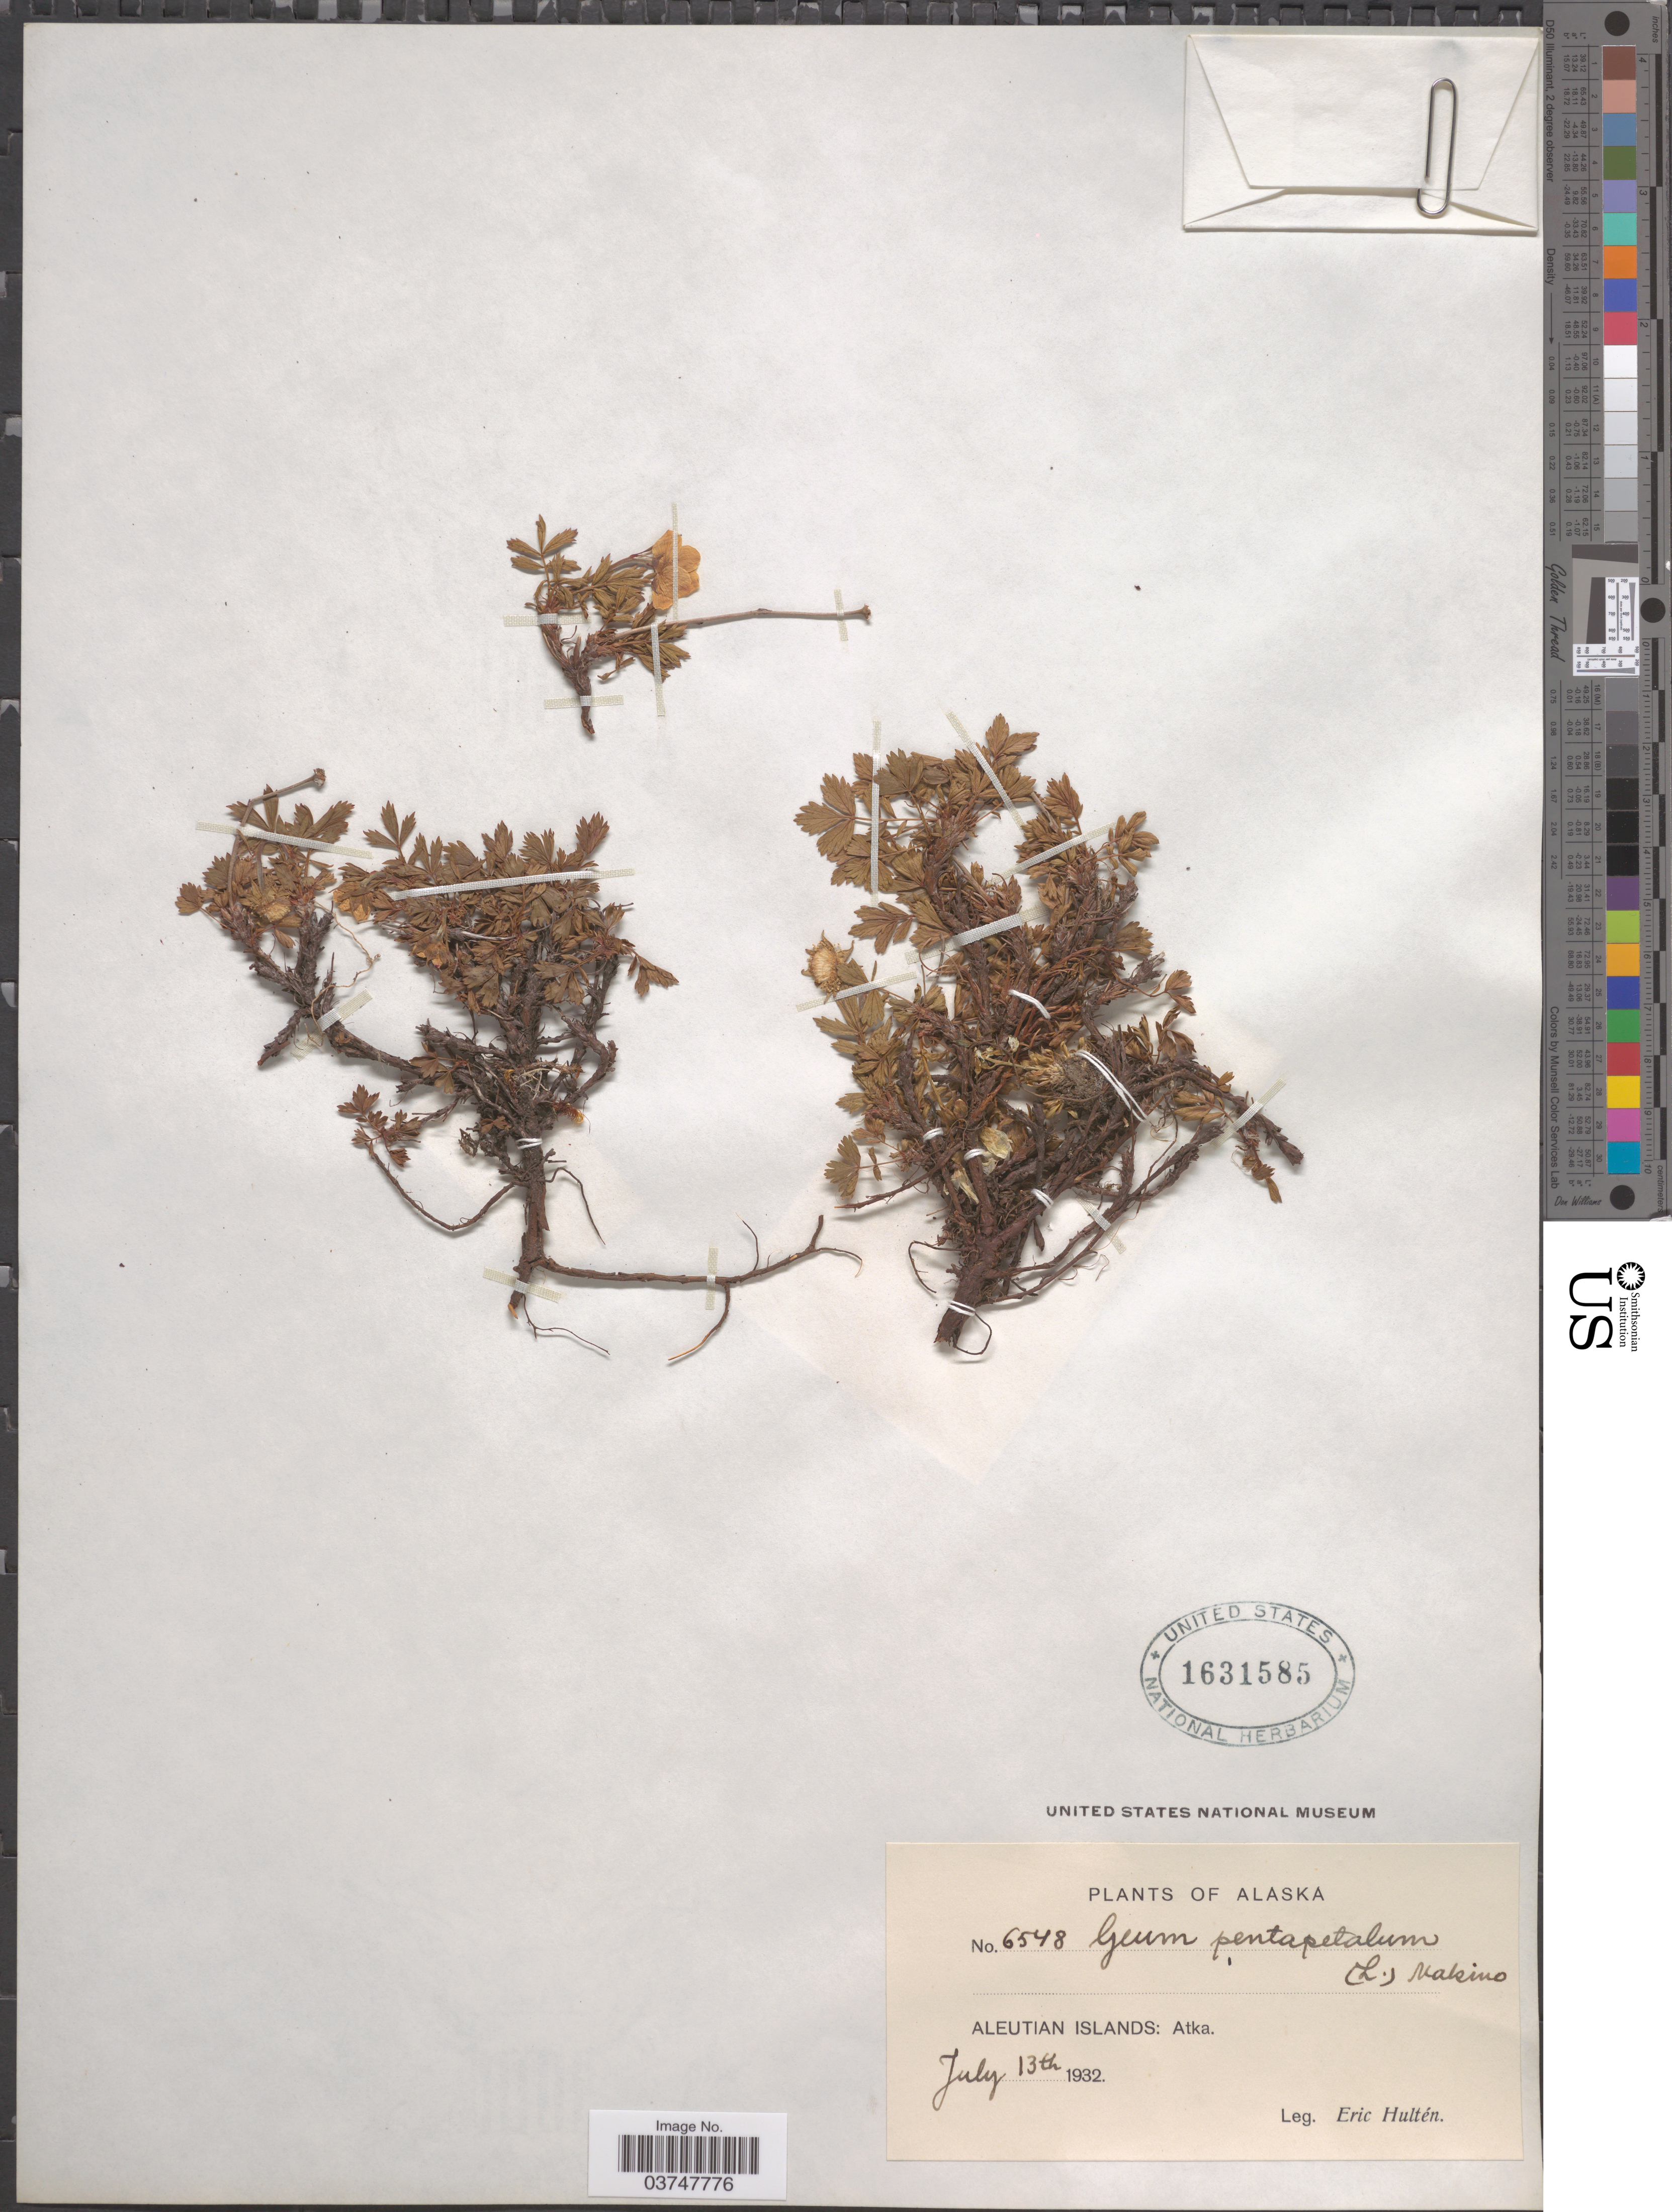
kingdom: Plantae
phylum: Tracheophyta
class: Magnoliopsida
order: Rosales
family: Rosaceae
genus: Geum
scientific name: Geum pentapetalum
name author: (L.) Makino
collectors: E. G. Hultén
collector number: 6548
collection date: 1932-07-13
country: United States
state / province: Alaska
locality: Aleutian Islands: Atka.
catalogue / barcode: US 1631585